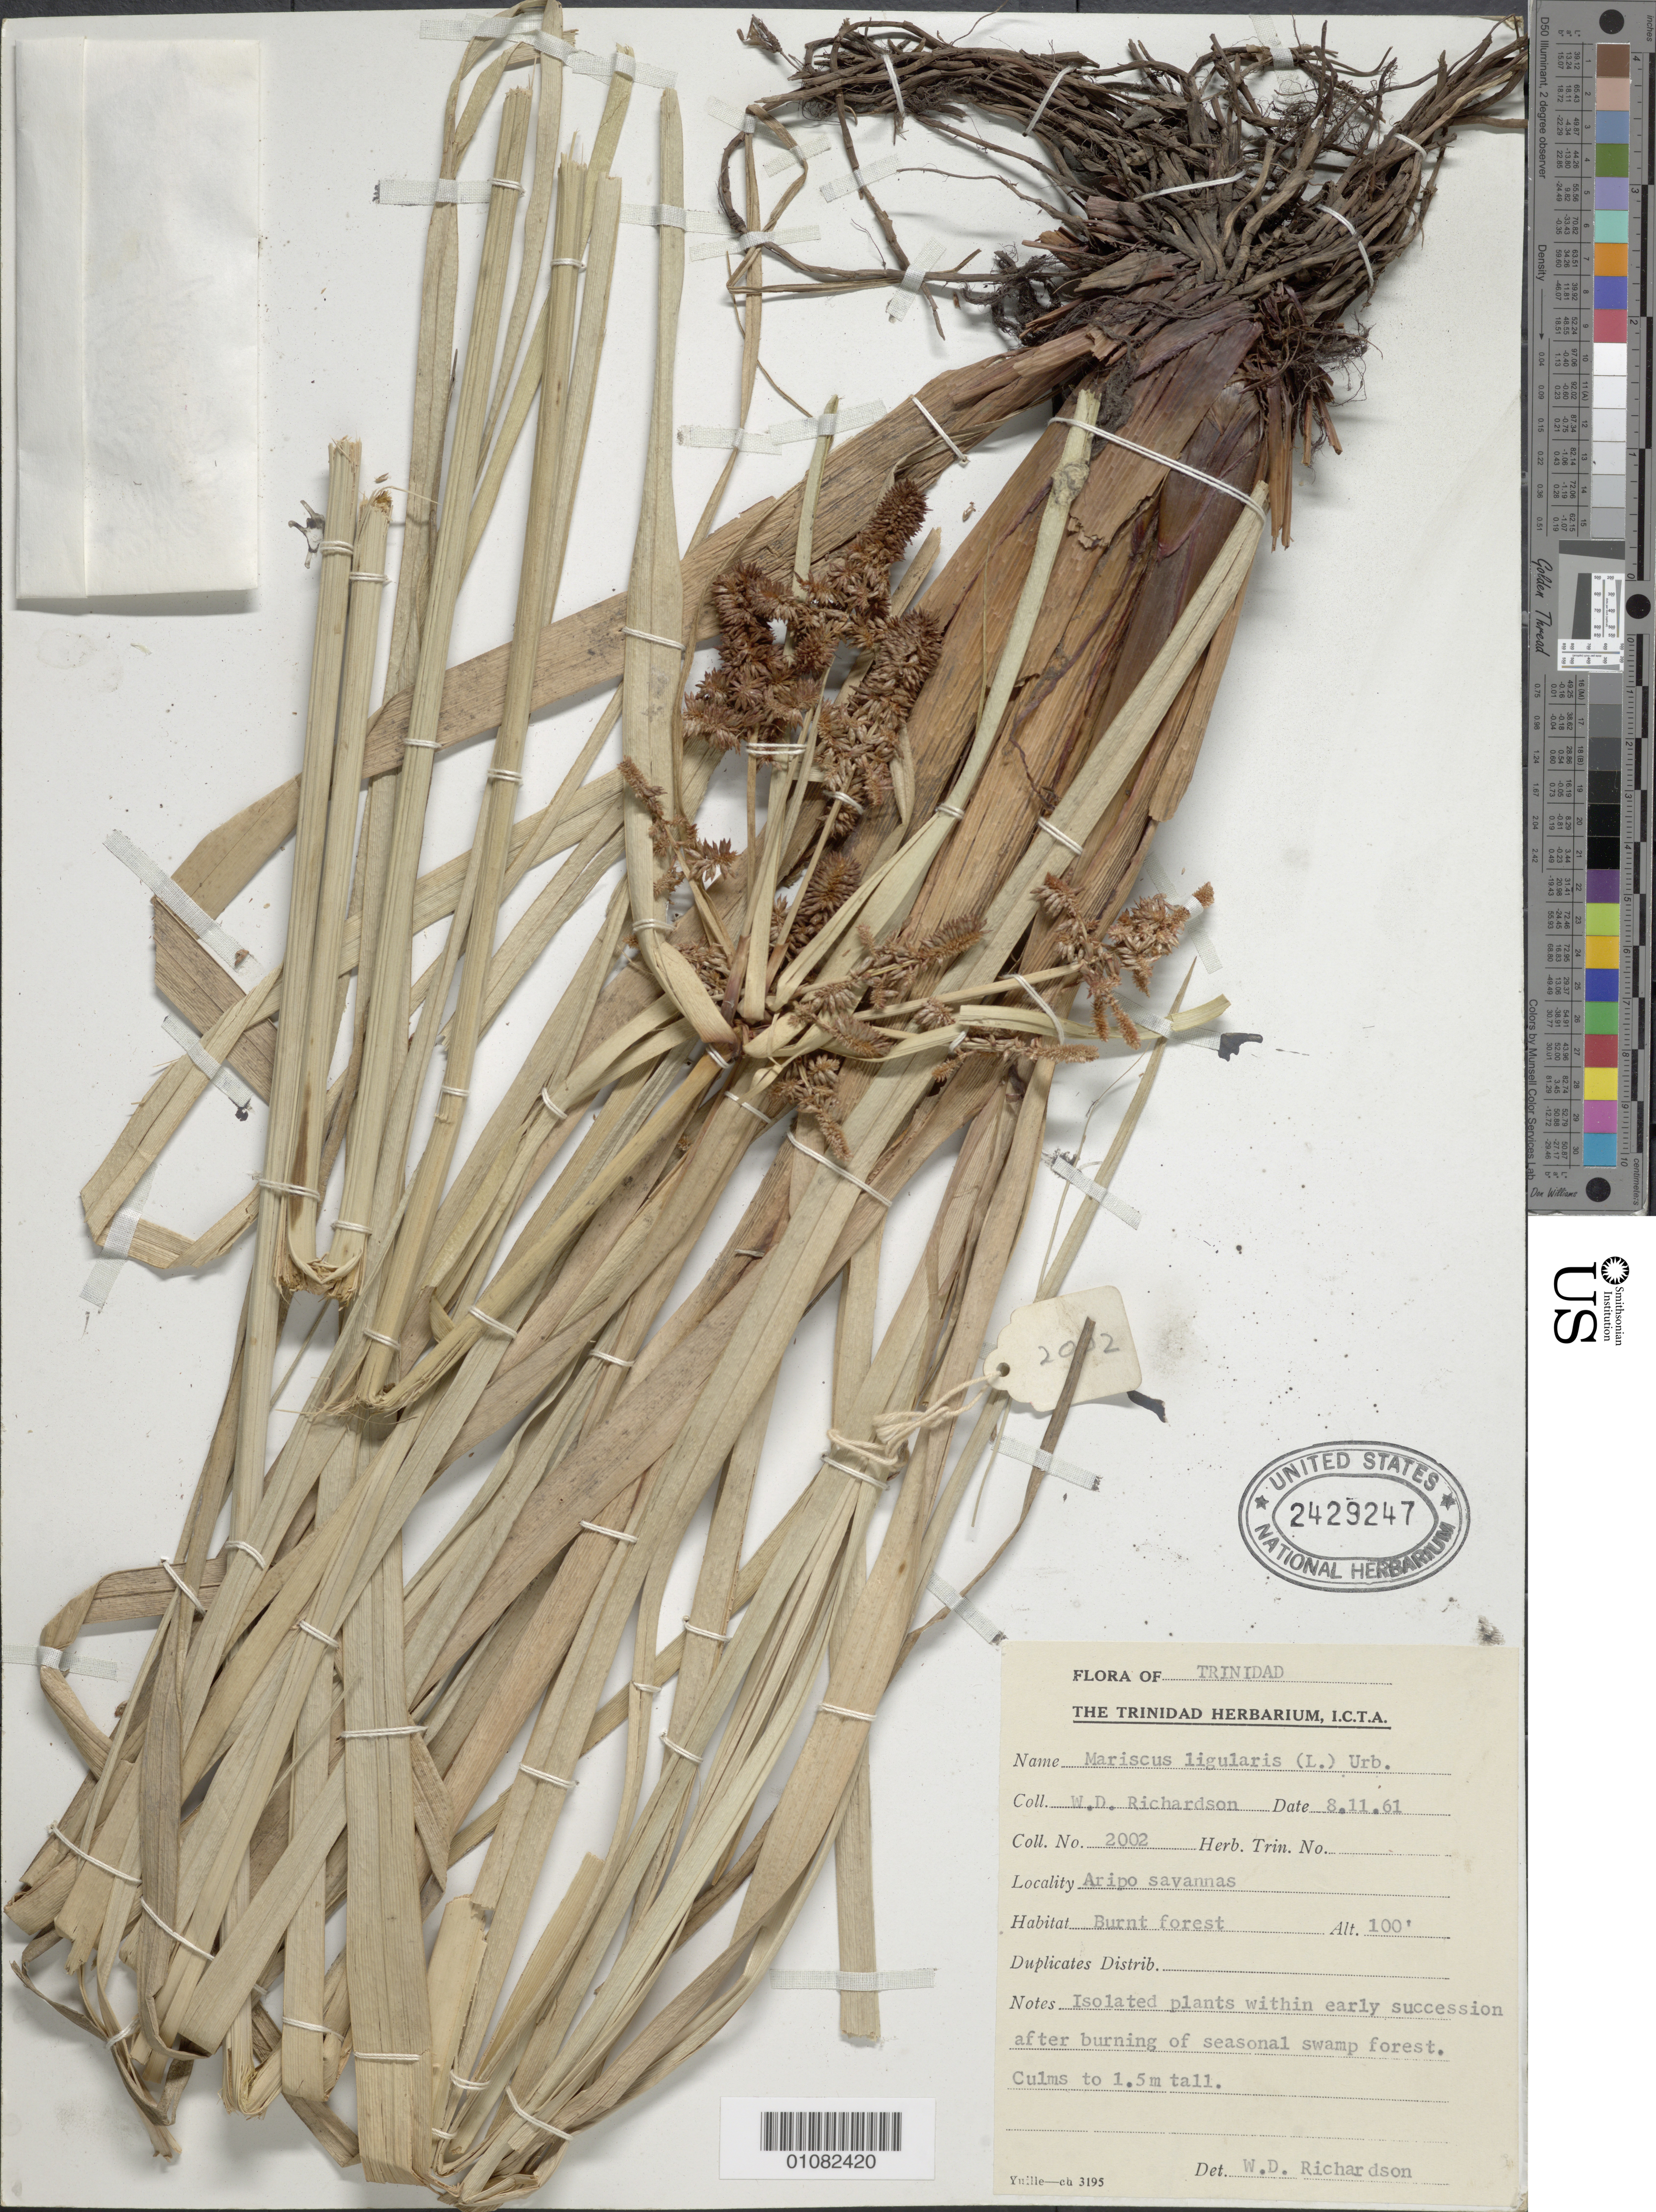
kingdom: Plantae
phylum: Tracheophyta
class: Liliopsida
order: Poales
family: Cyperaceae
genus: Cyperus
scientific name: Cyperus ligularis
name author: L.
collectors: W. D. Richardson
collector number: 2002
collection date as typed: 11 Aug 1961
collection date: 1961-08-11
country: Trinidad and Tobago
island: Trinidad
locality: Aripo savannas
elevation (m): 30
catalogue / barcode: US 2429247